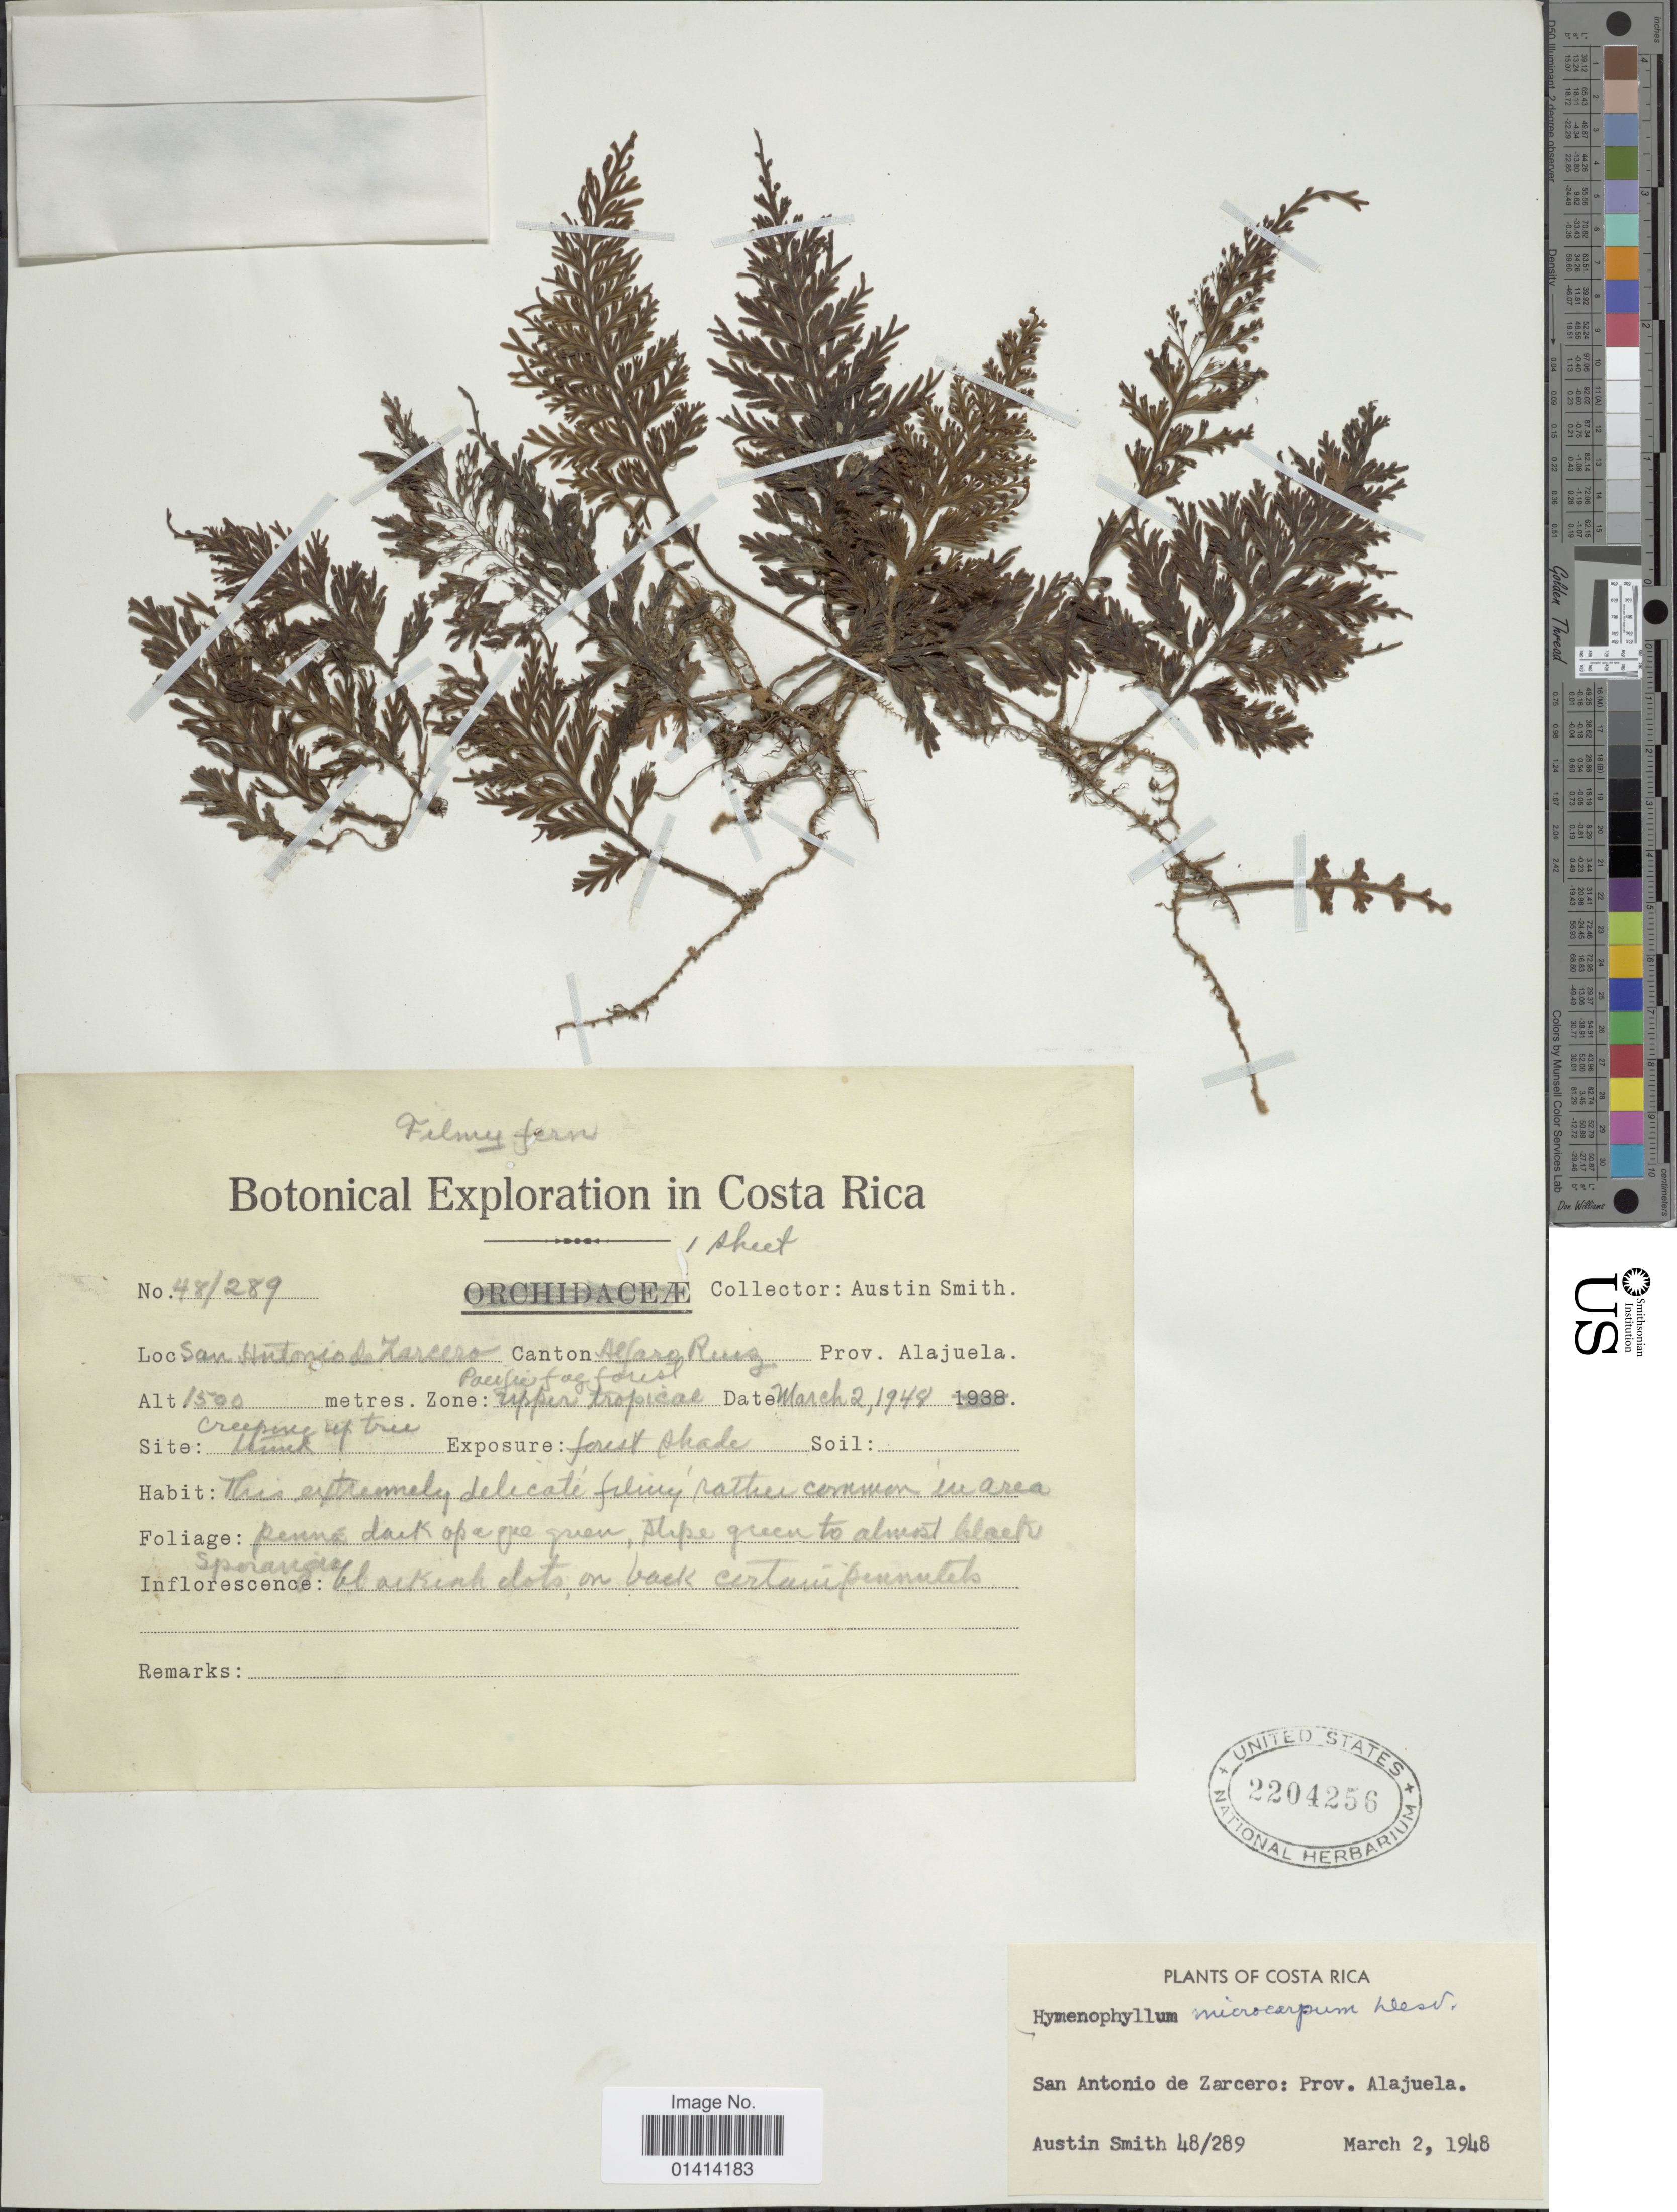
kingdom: Plantae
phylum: Tracheophyta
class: Polypodiopsida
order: Hymenophyllales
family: Hymenophyllaceae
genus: Hymenophyllum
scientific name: Hymenophyllum microcarpum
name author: (Desv.) Lellinger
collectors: Aust P. Smith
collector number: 48/289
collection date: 1948-03-02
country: Costa Rica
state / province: Alajuela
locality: San Antonio de Zarcero, Alfaro Ruiz canton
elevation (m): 1500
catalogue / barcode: US 2204256